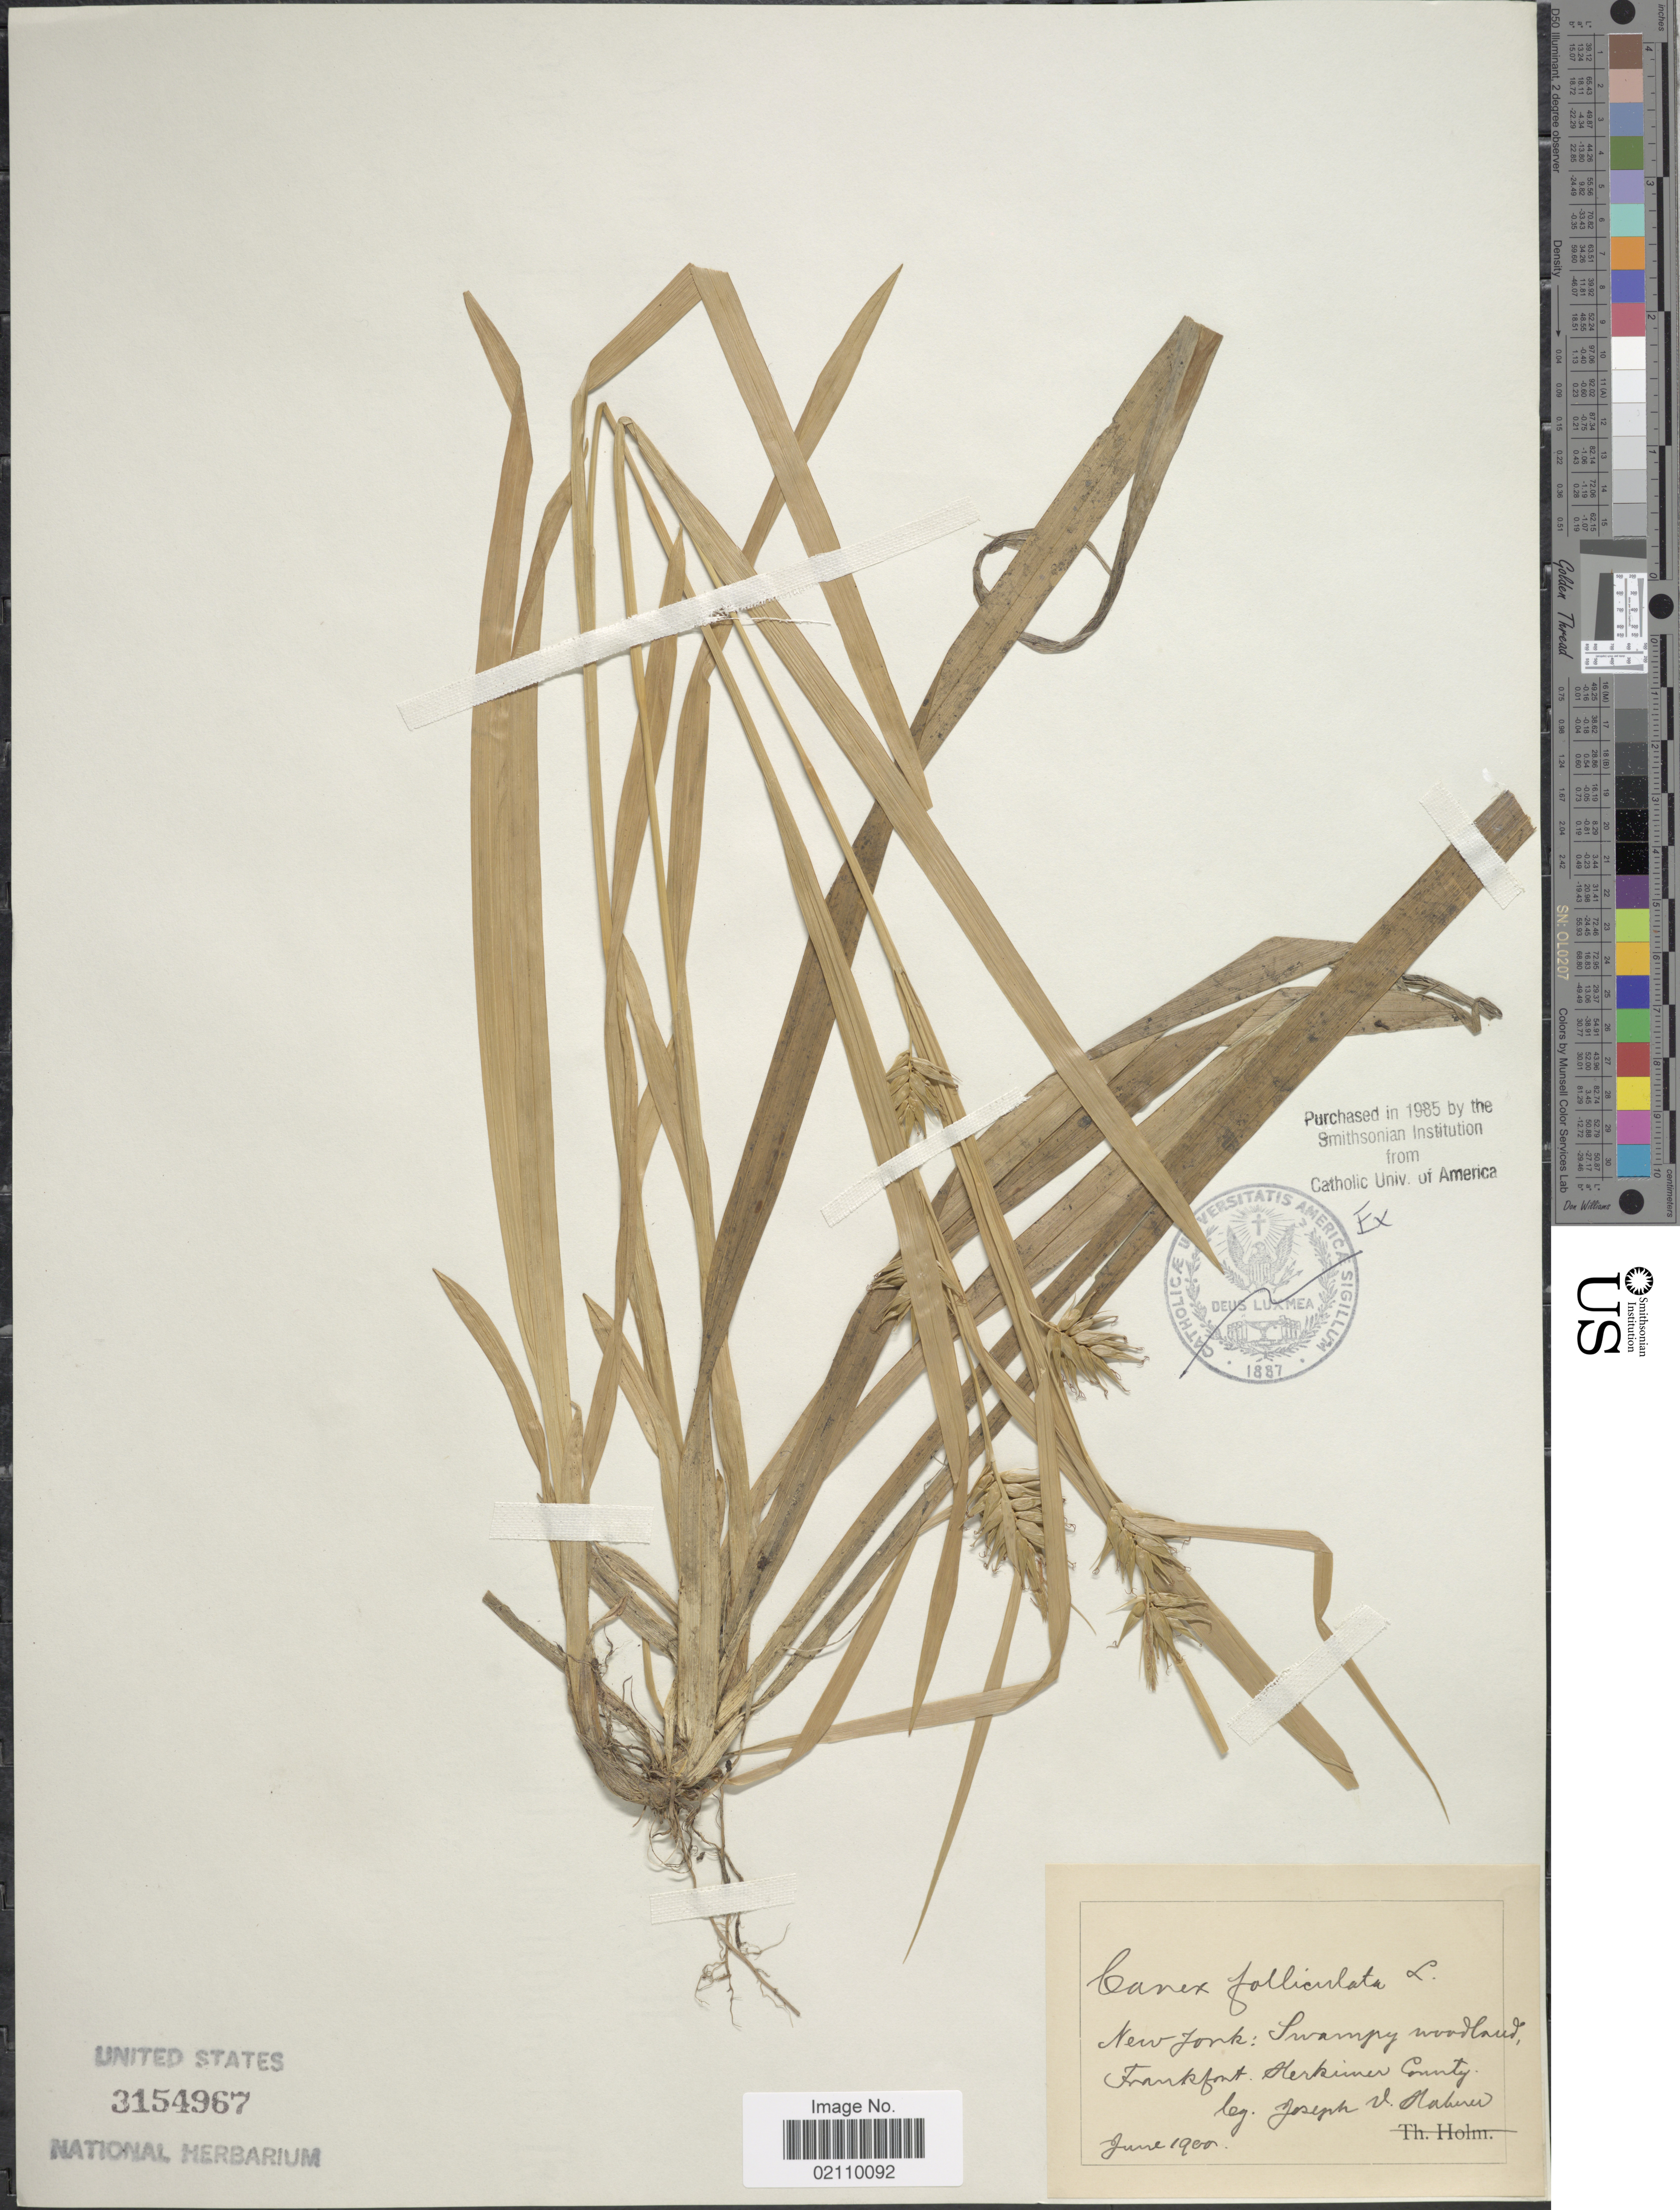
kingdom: Plantae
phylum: Tracheophyta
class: Liliopsida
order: Poales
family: Cyperaceae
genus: Carex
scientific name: Carex folliculata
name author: L.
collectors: J. V. Haberer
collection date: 1900-06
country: United States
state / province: New York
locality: Swampy woodland, Frankfort, Herkimer County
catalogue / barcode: US 3154967